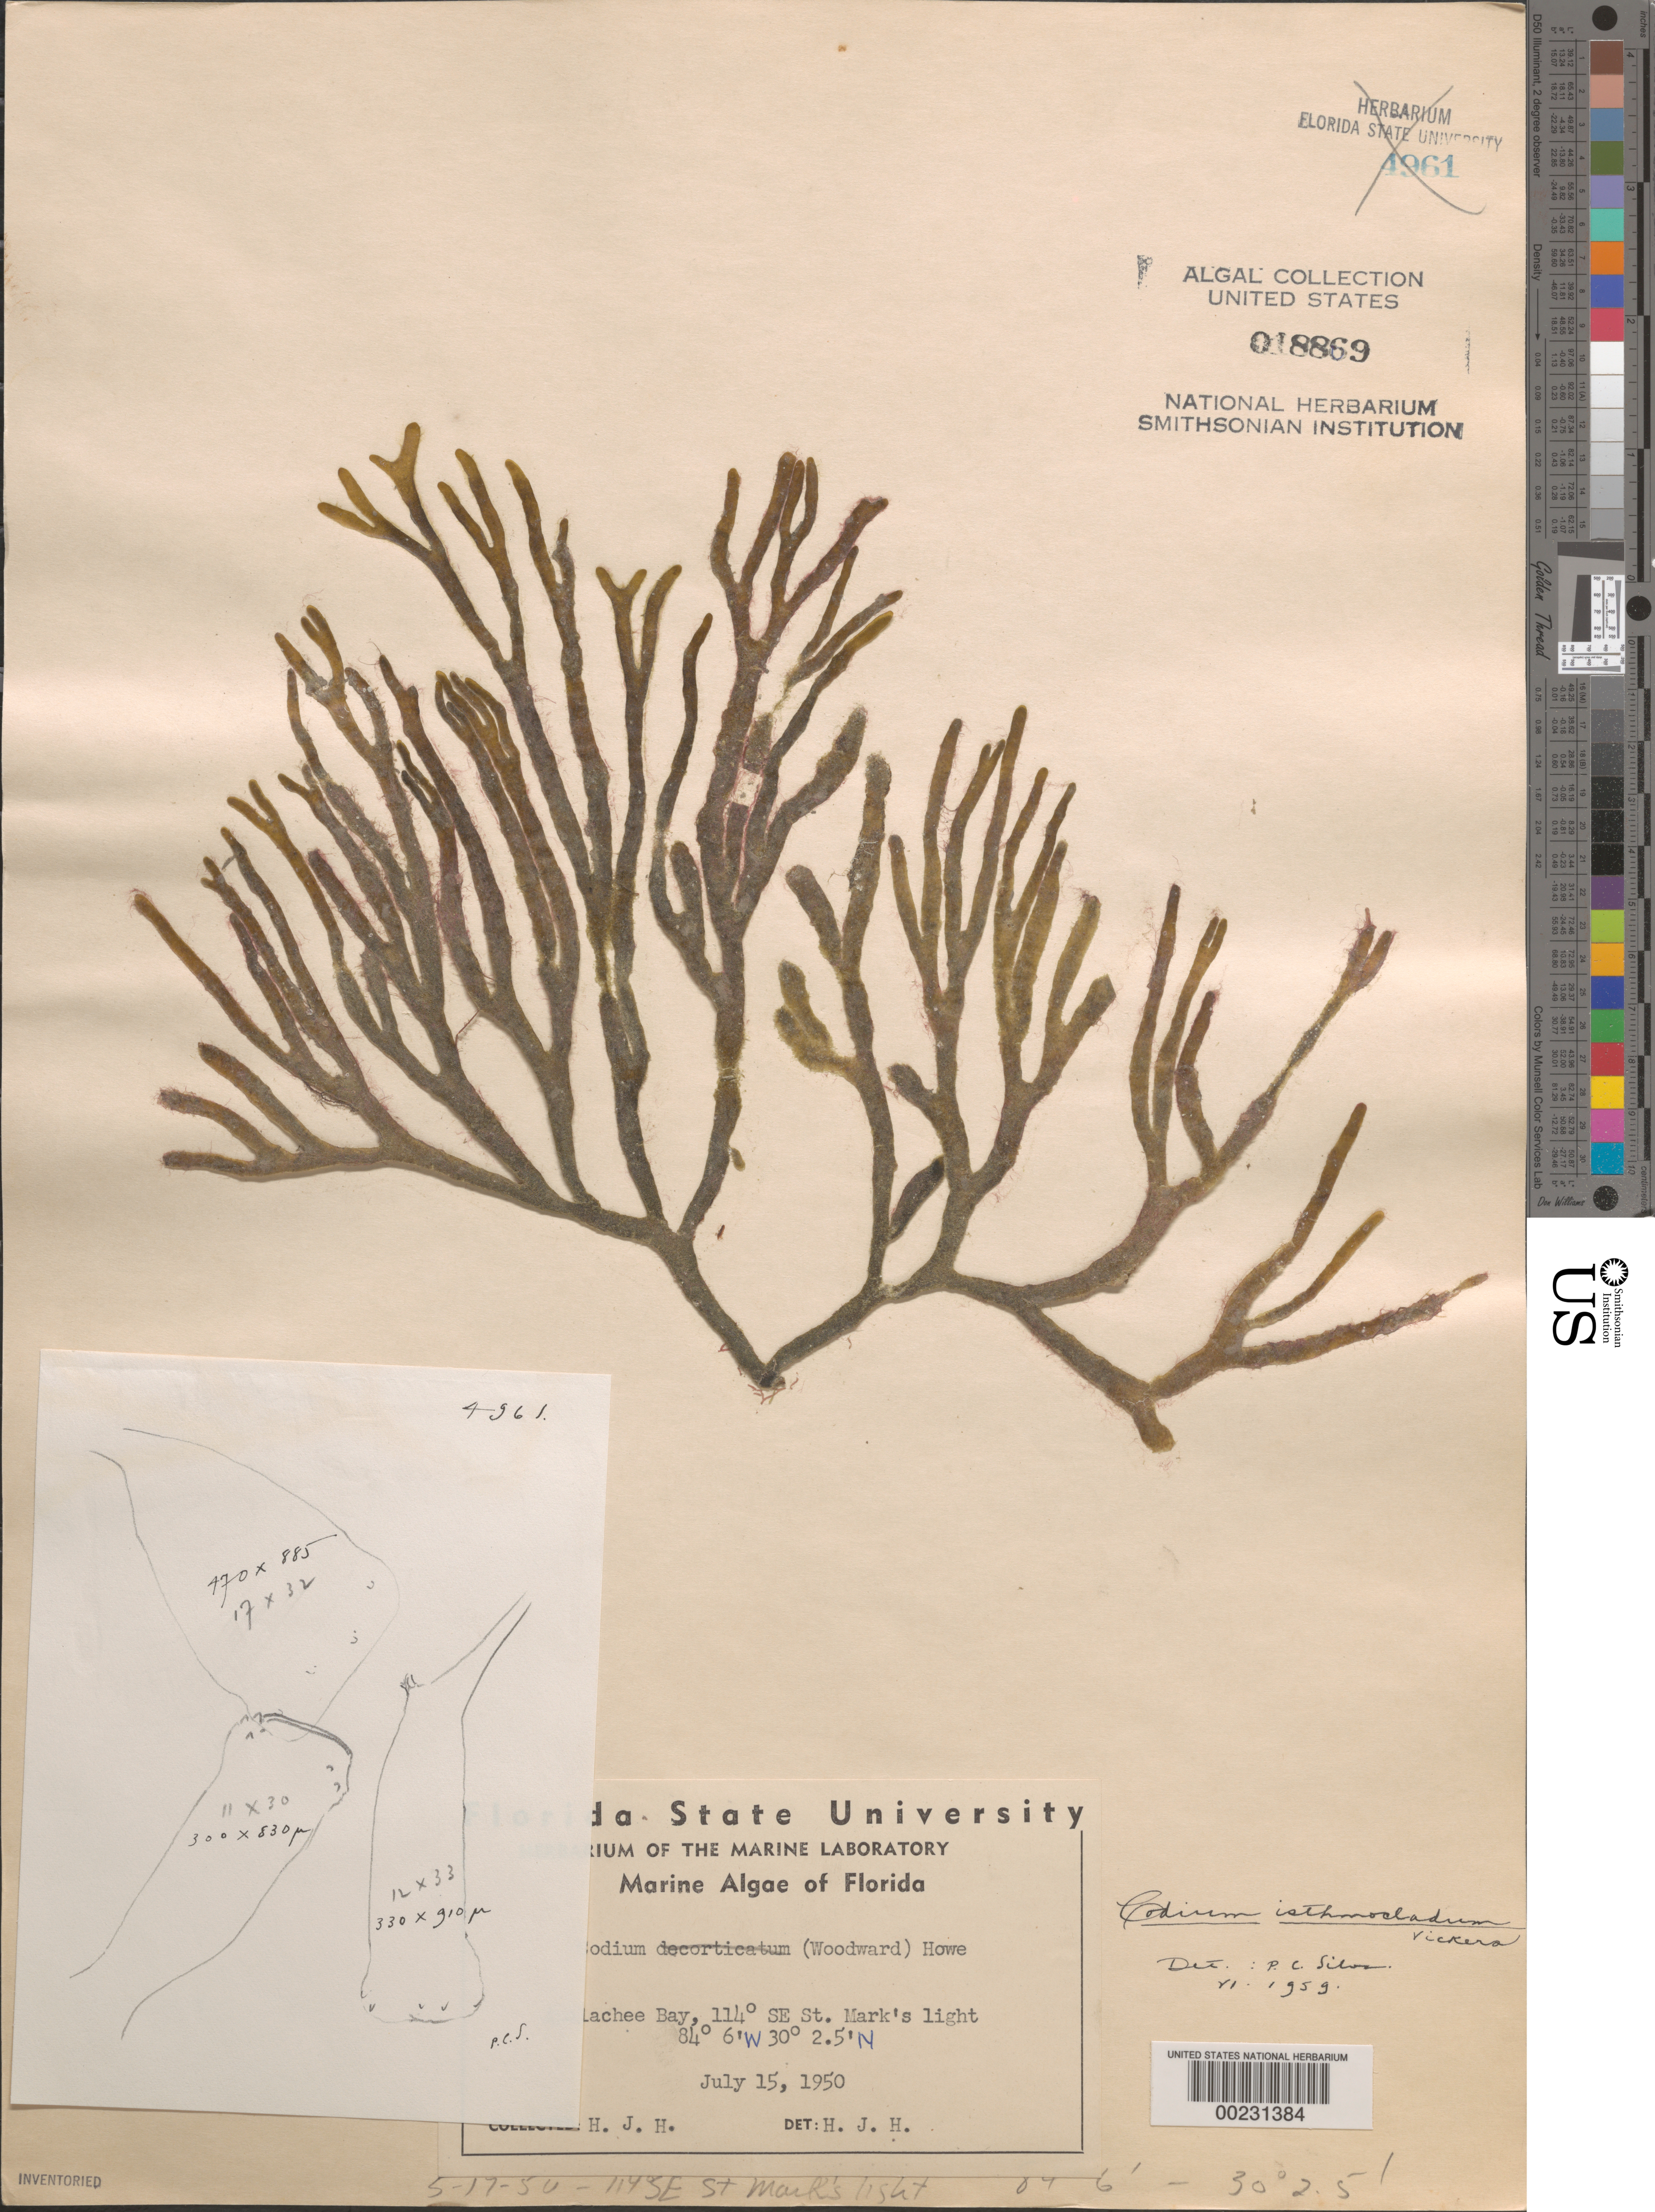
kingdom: Plantae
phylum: Chlorophyta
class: Ulvophyceae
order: Bryopsidales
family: Codiaceae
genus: Codium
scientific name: Codium isthmocladum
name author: Vickers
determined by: Silva, P. C.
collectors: H. J. Humm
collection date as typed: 15 Jul 1950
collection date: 1950-07-15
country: United States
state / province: Florida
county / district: Wakulla County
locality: Apalachee Bay, southeast of St. Marks Light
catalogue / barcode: US 18869